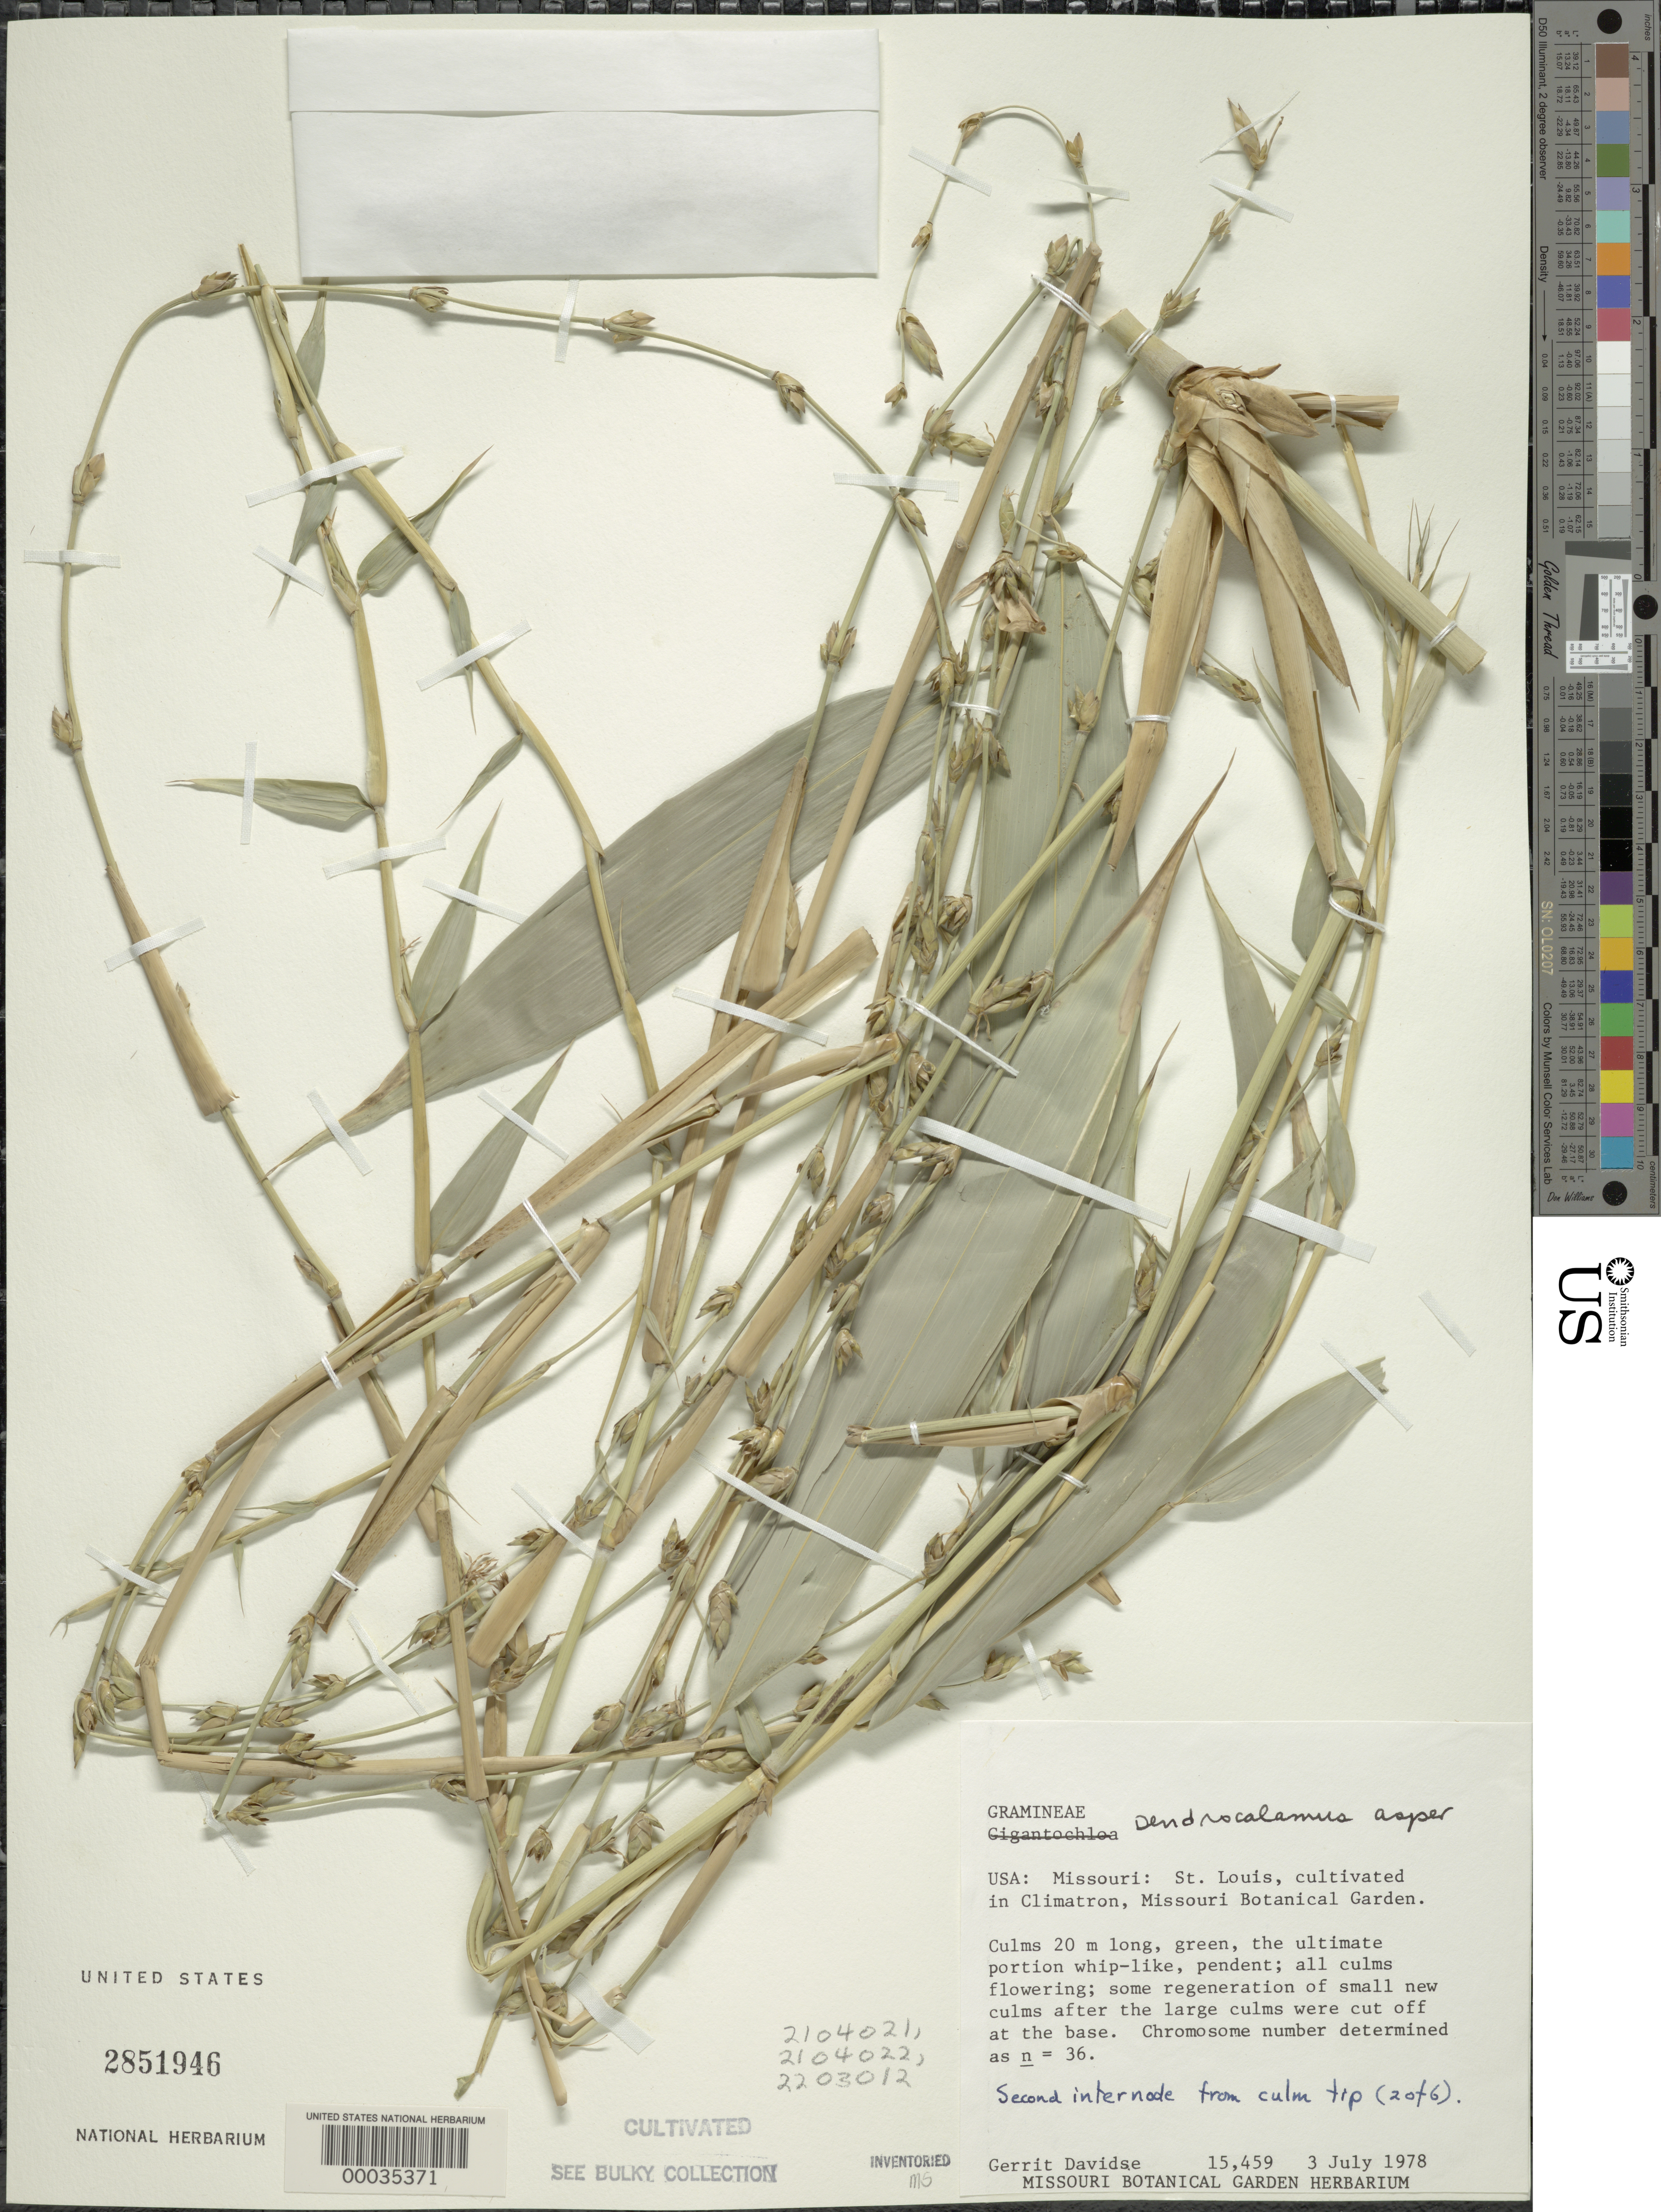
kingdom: Plantae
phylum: Tracheophyta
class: Liliopsida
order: Poales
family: Poaceae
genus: Dendrocalamus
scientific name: Dendrocalamus asper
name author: (Schult. & Schult. f.) Backer ex K. Heyne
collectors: G. Davidse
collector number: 15459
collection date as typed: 03 Jul 1978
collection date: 1978-07-03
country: United States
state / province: Missouri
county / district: Saint Louis City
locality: Missouri botanical gardens-st. louis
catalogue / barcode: US 2851946